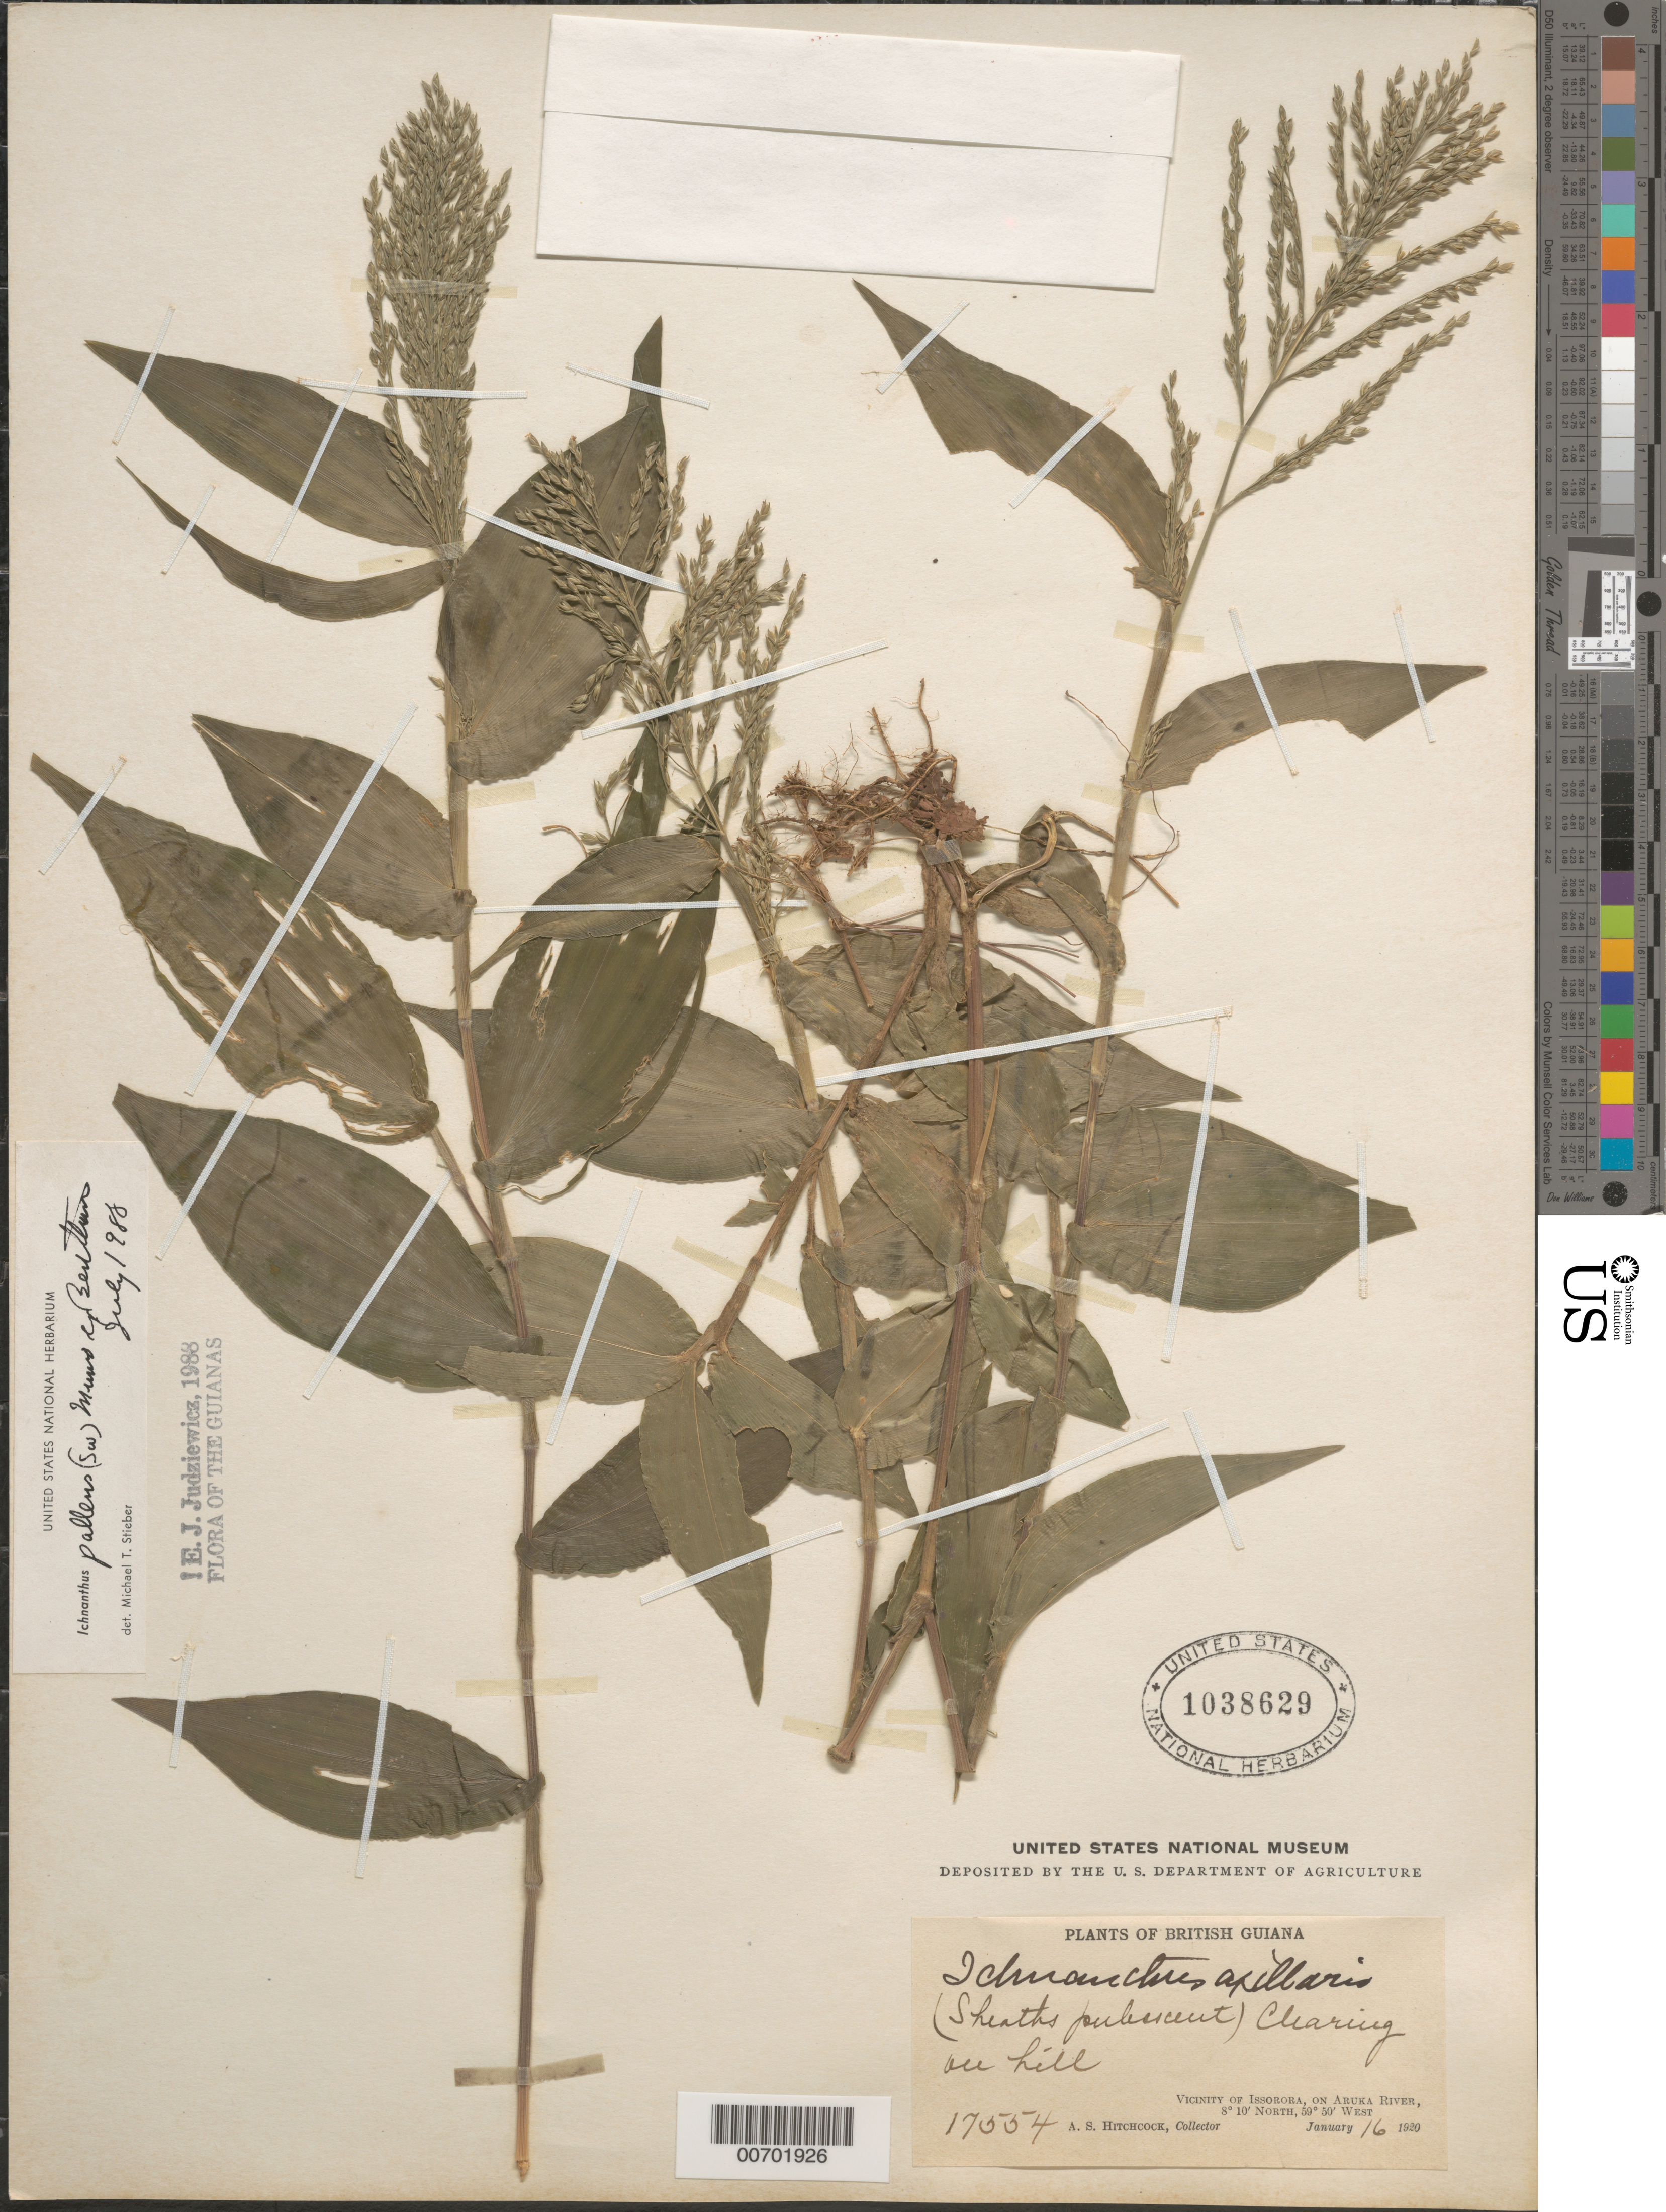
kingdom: Plantae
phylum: Tracheophyta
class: Liliopsida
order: Poales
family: Poaceae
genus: Ichnanthus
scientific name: Ichnanthus pallens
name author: (Sw.) Munro ex Benth.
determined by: Judziewicz, E. J.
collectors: A. S. Hitchcock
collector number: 17554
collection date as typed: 16-Jan-20 to 17-Jan-20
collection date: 1920-01-16/1920-01-17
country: Guyana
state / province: Barima-Waini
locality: Issorora, vic of, on the Aruka River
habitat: Clearing on hill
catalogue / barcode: US 1038629